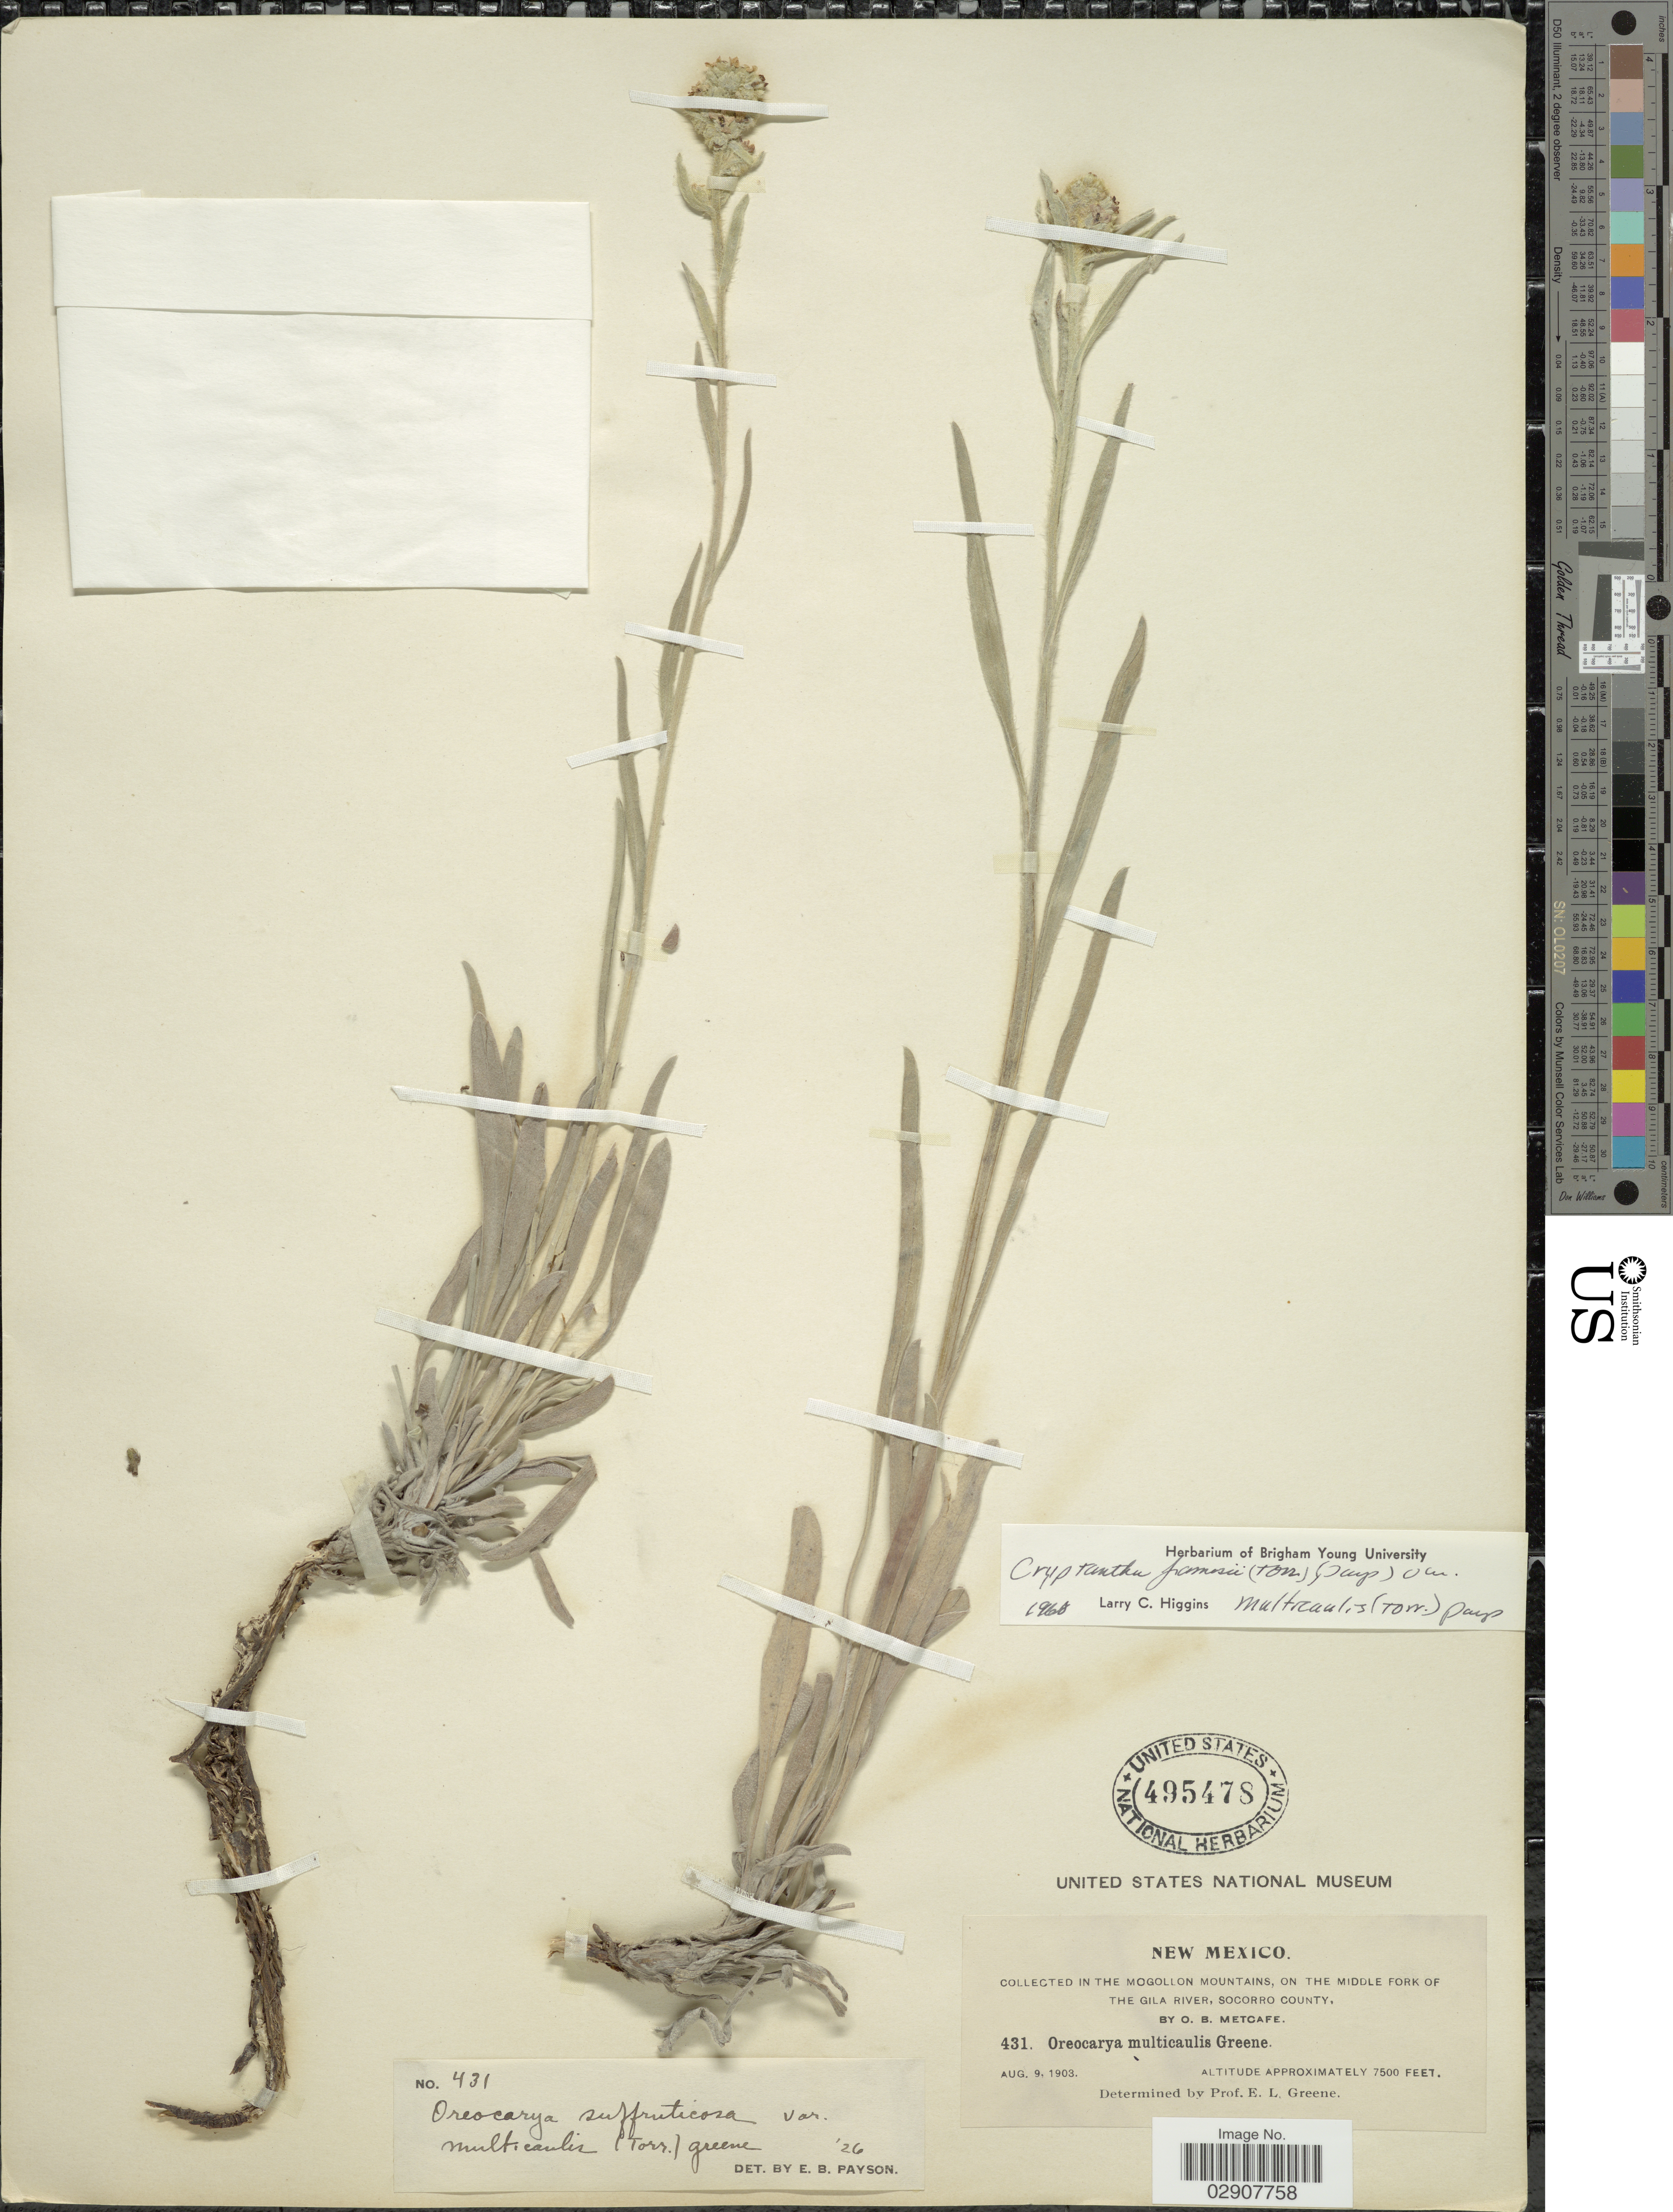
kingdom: Plantae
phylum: Tracheophyta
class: Magnoliopsida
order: Boraginales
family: Boraginaceae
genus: Cryptantha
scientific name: Cryptantha jamesii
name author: (Torr.) Payson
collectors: O. Metcafe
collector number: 431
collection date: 1903-08-09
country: United States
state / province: New Mexico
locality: Mogollon Mountains, on the Middle Fork of the Gila river, Socorro County.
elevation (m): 2286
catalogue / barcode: US 495478